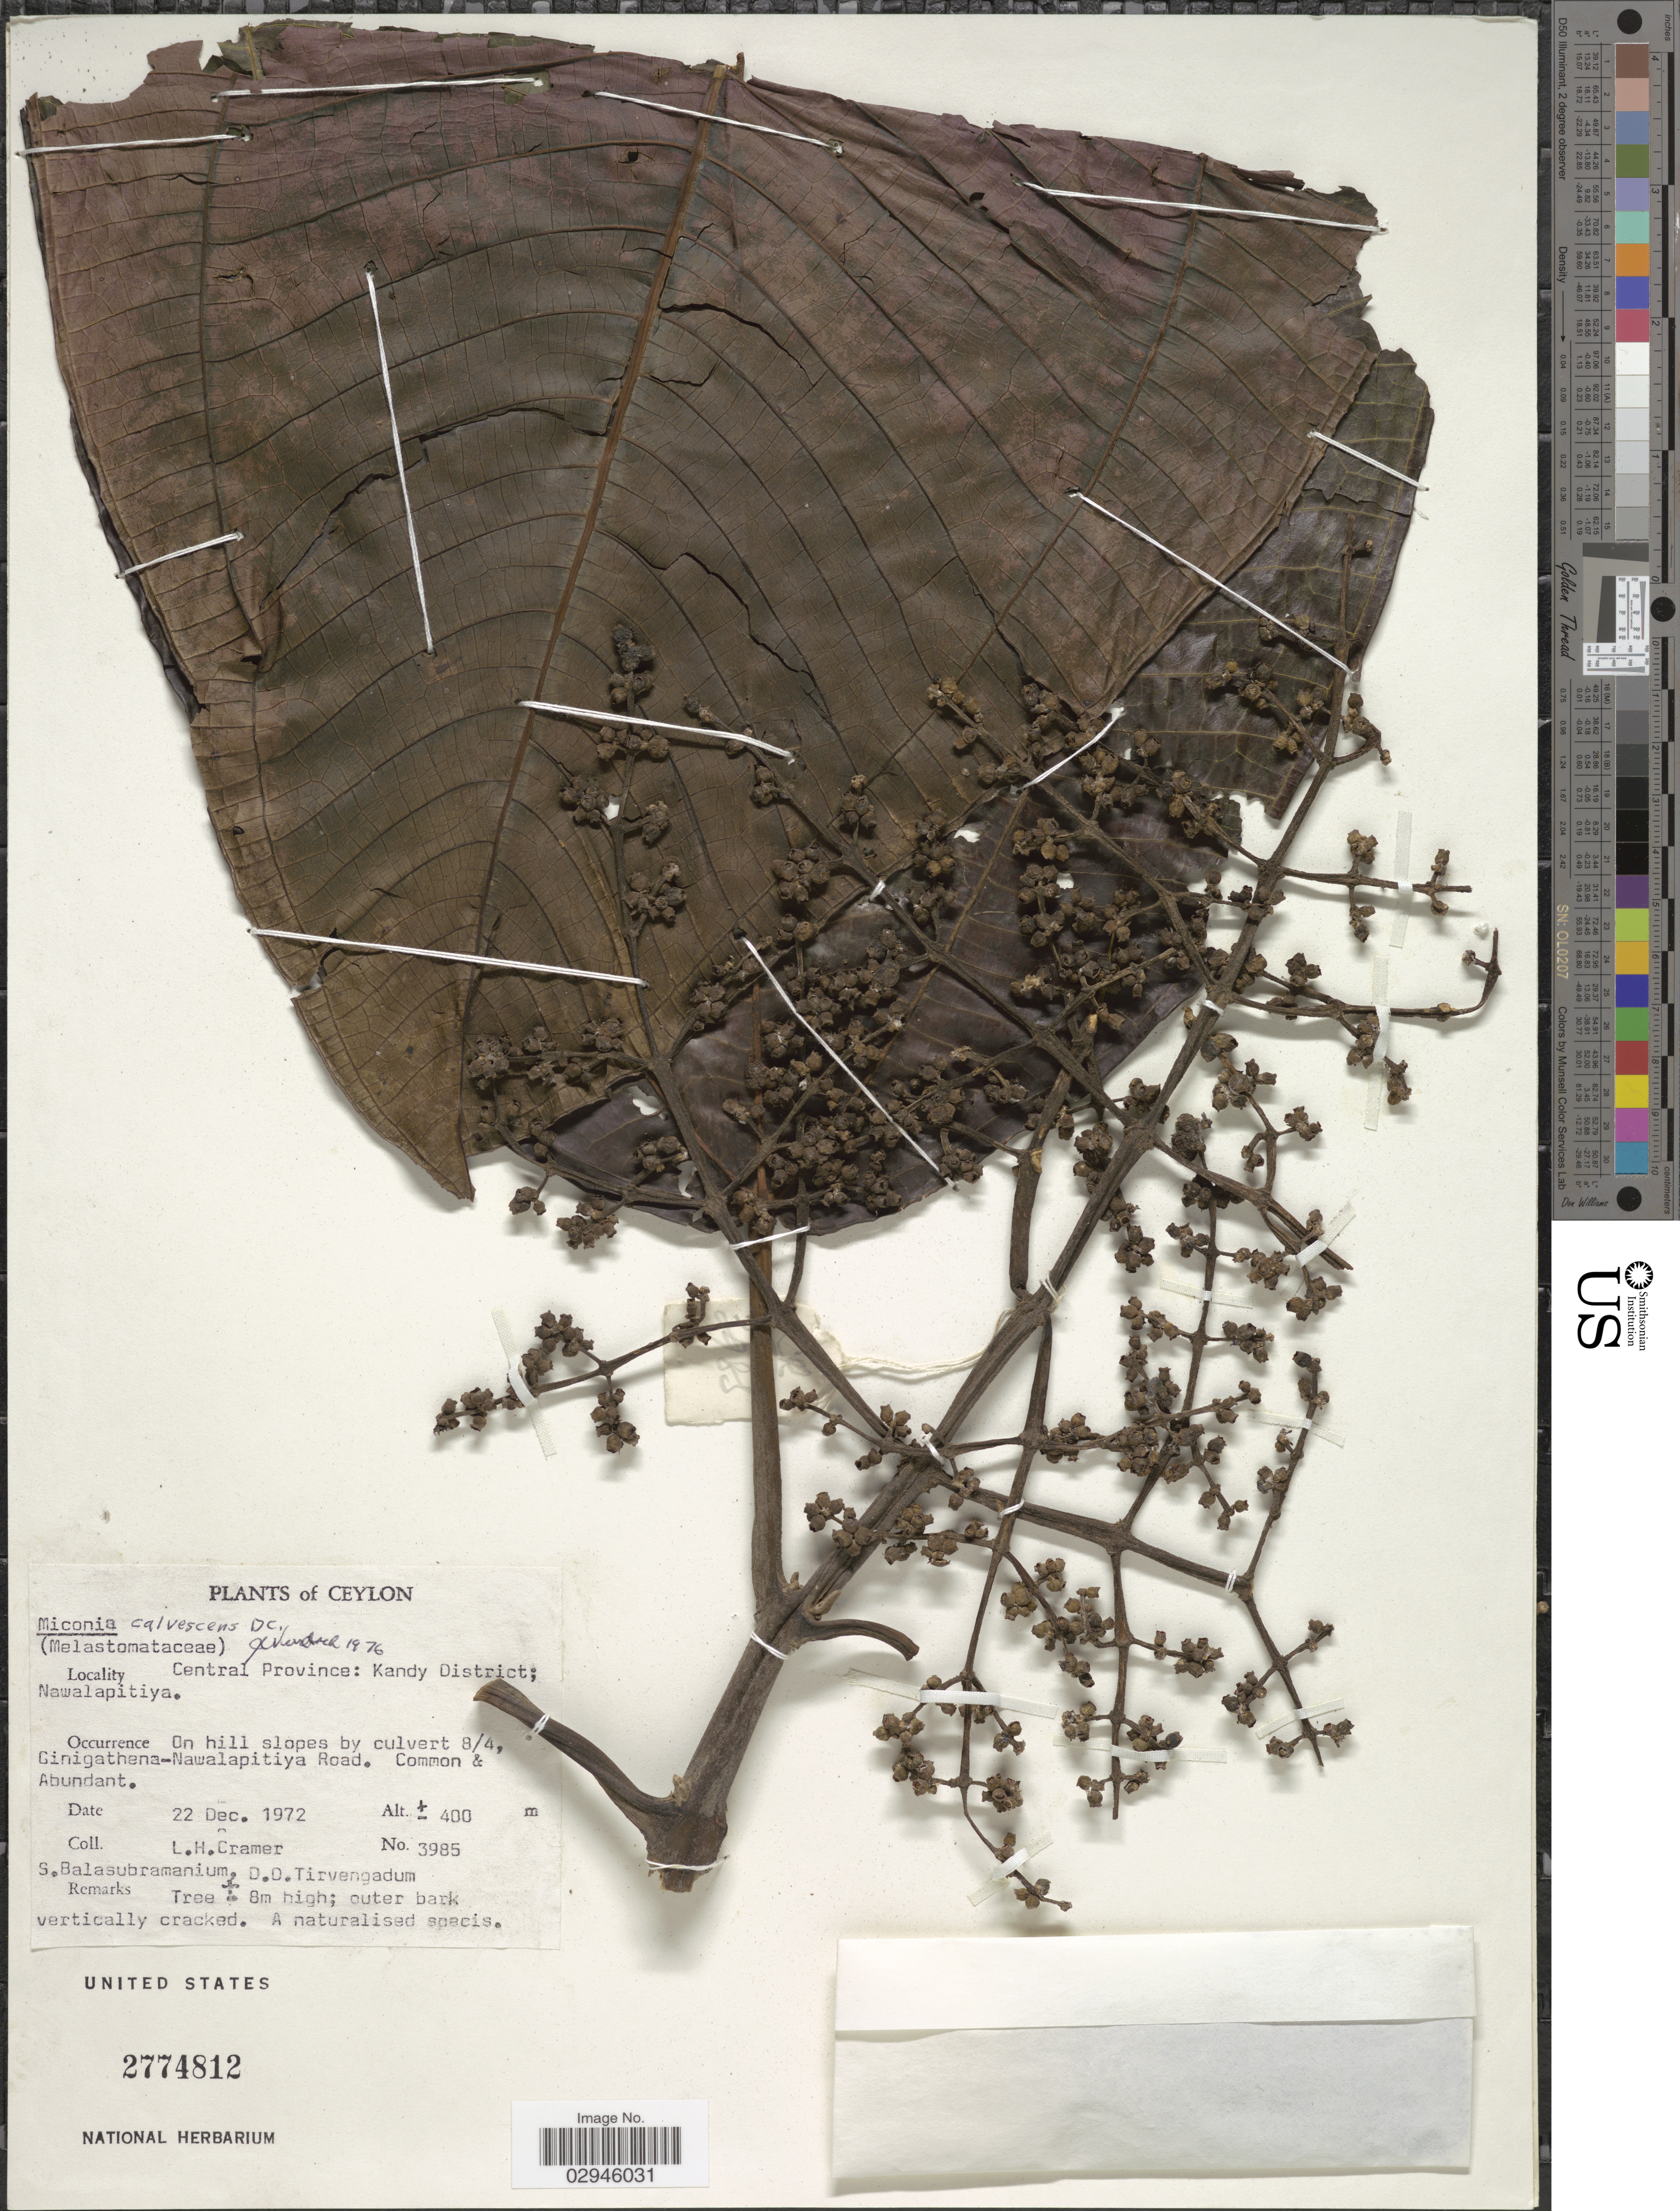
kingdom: Plantae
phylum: Tracheophyta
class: Magnoliopsida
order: Myrtales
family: Melastomataceae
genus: Miconia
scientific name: Miconia calvescens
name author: DC.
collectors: L. H. Cramer, S. Balasubramanium & D. Tirvengadum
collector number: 3985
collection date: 1972-12-22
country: Sri Lanka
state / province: Central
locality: Ceylon. Kandy District; Nawalapitiya. On hill slopes by culvert 8/4, Cinigathena-Nawalapitiya Road.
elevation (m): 400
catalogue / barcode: US 2774812